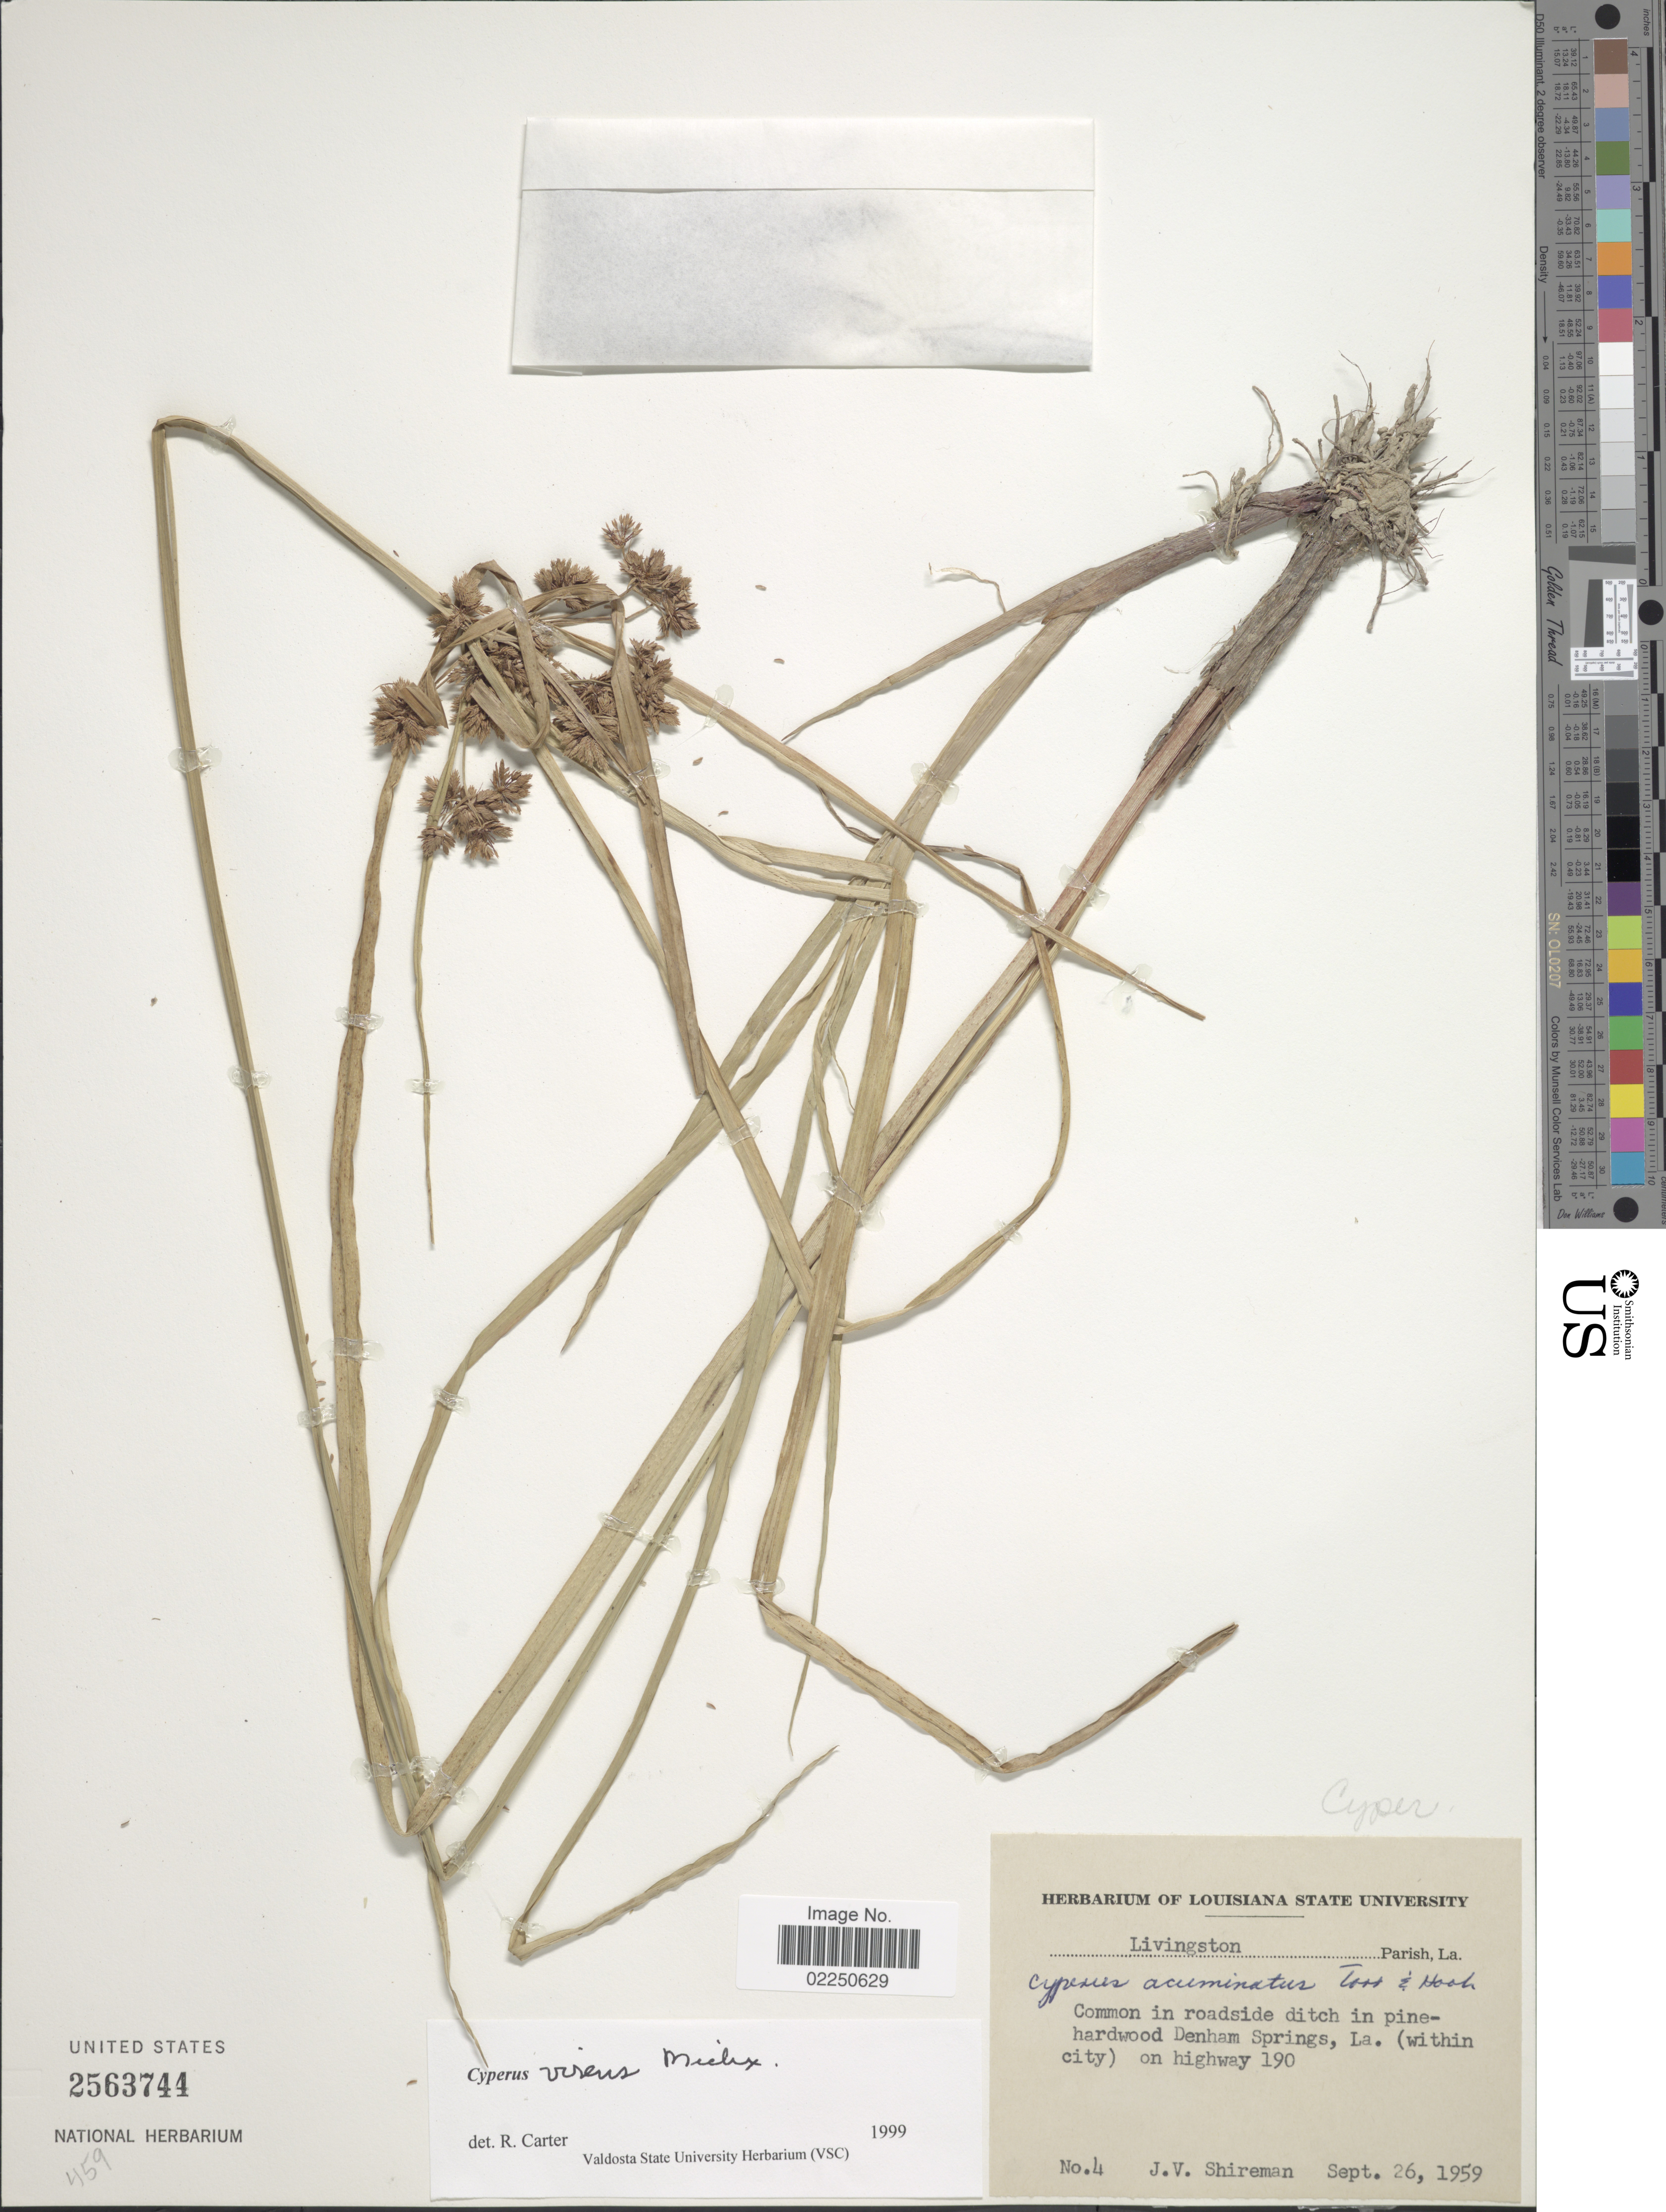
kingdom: Plantae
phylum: Tracheophyta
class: Liliopsida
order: Poales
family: Cyperaceae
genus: Cyperus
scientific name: Cyperus virens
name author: Michx.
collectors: J. Shireman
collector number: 4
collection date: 1959-09-26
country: United States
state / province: Louisiana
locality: Livingston Parish, La. Common in roadside ditch in pinehardwood Denham Springs, La. (within city) on highway 190.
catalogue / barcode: US 2563744